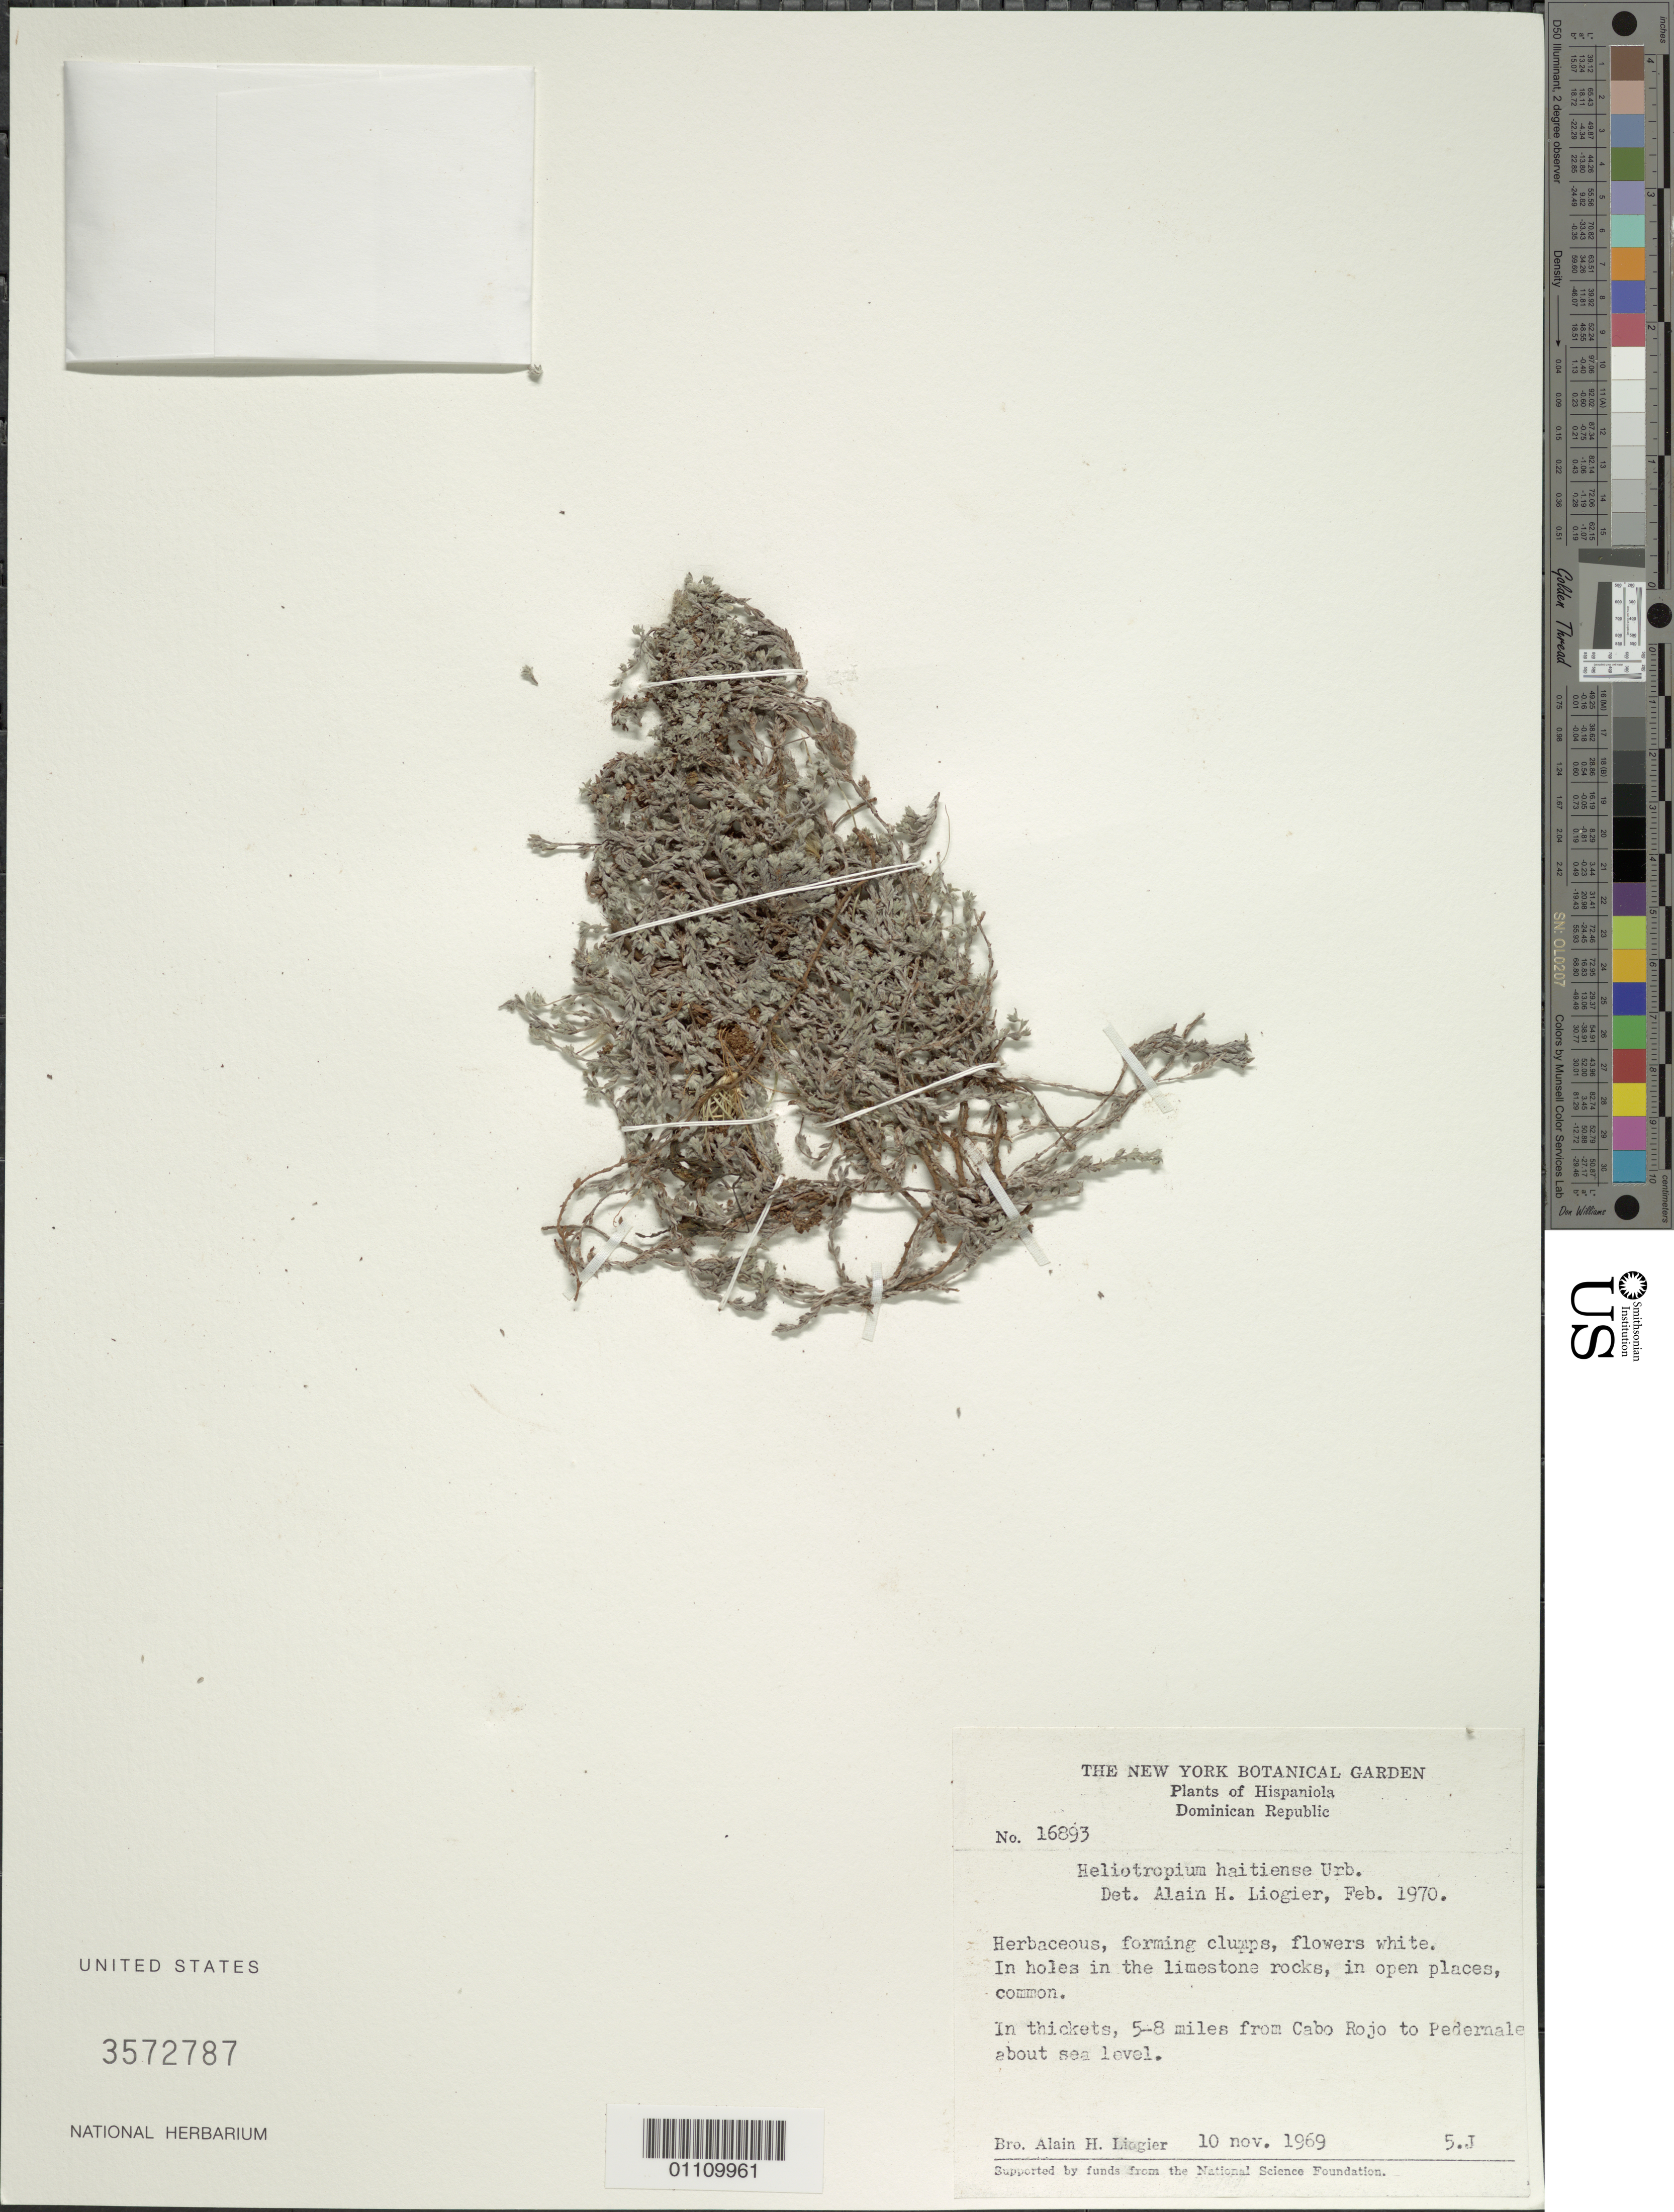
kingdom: Plantae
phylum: Tracheophyta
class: Magnoliopsida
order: Boraginales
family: Heliotropiaceae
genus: Heliotropium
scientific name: Heliotropium haitiense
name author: Urb.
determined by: Liogier, Alain H.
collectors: A. H. Liogier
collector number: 16893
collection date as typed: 10 Nov 1969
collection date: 1969-11-10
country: Dominican Republic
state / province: Pedernales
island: Hispaniola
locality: Cabo Rojo, 5-8 miles from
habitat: In thickets; in holes in the limestone rocks, in open places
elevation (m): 0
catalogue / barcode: US 3572787